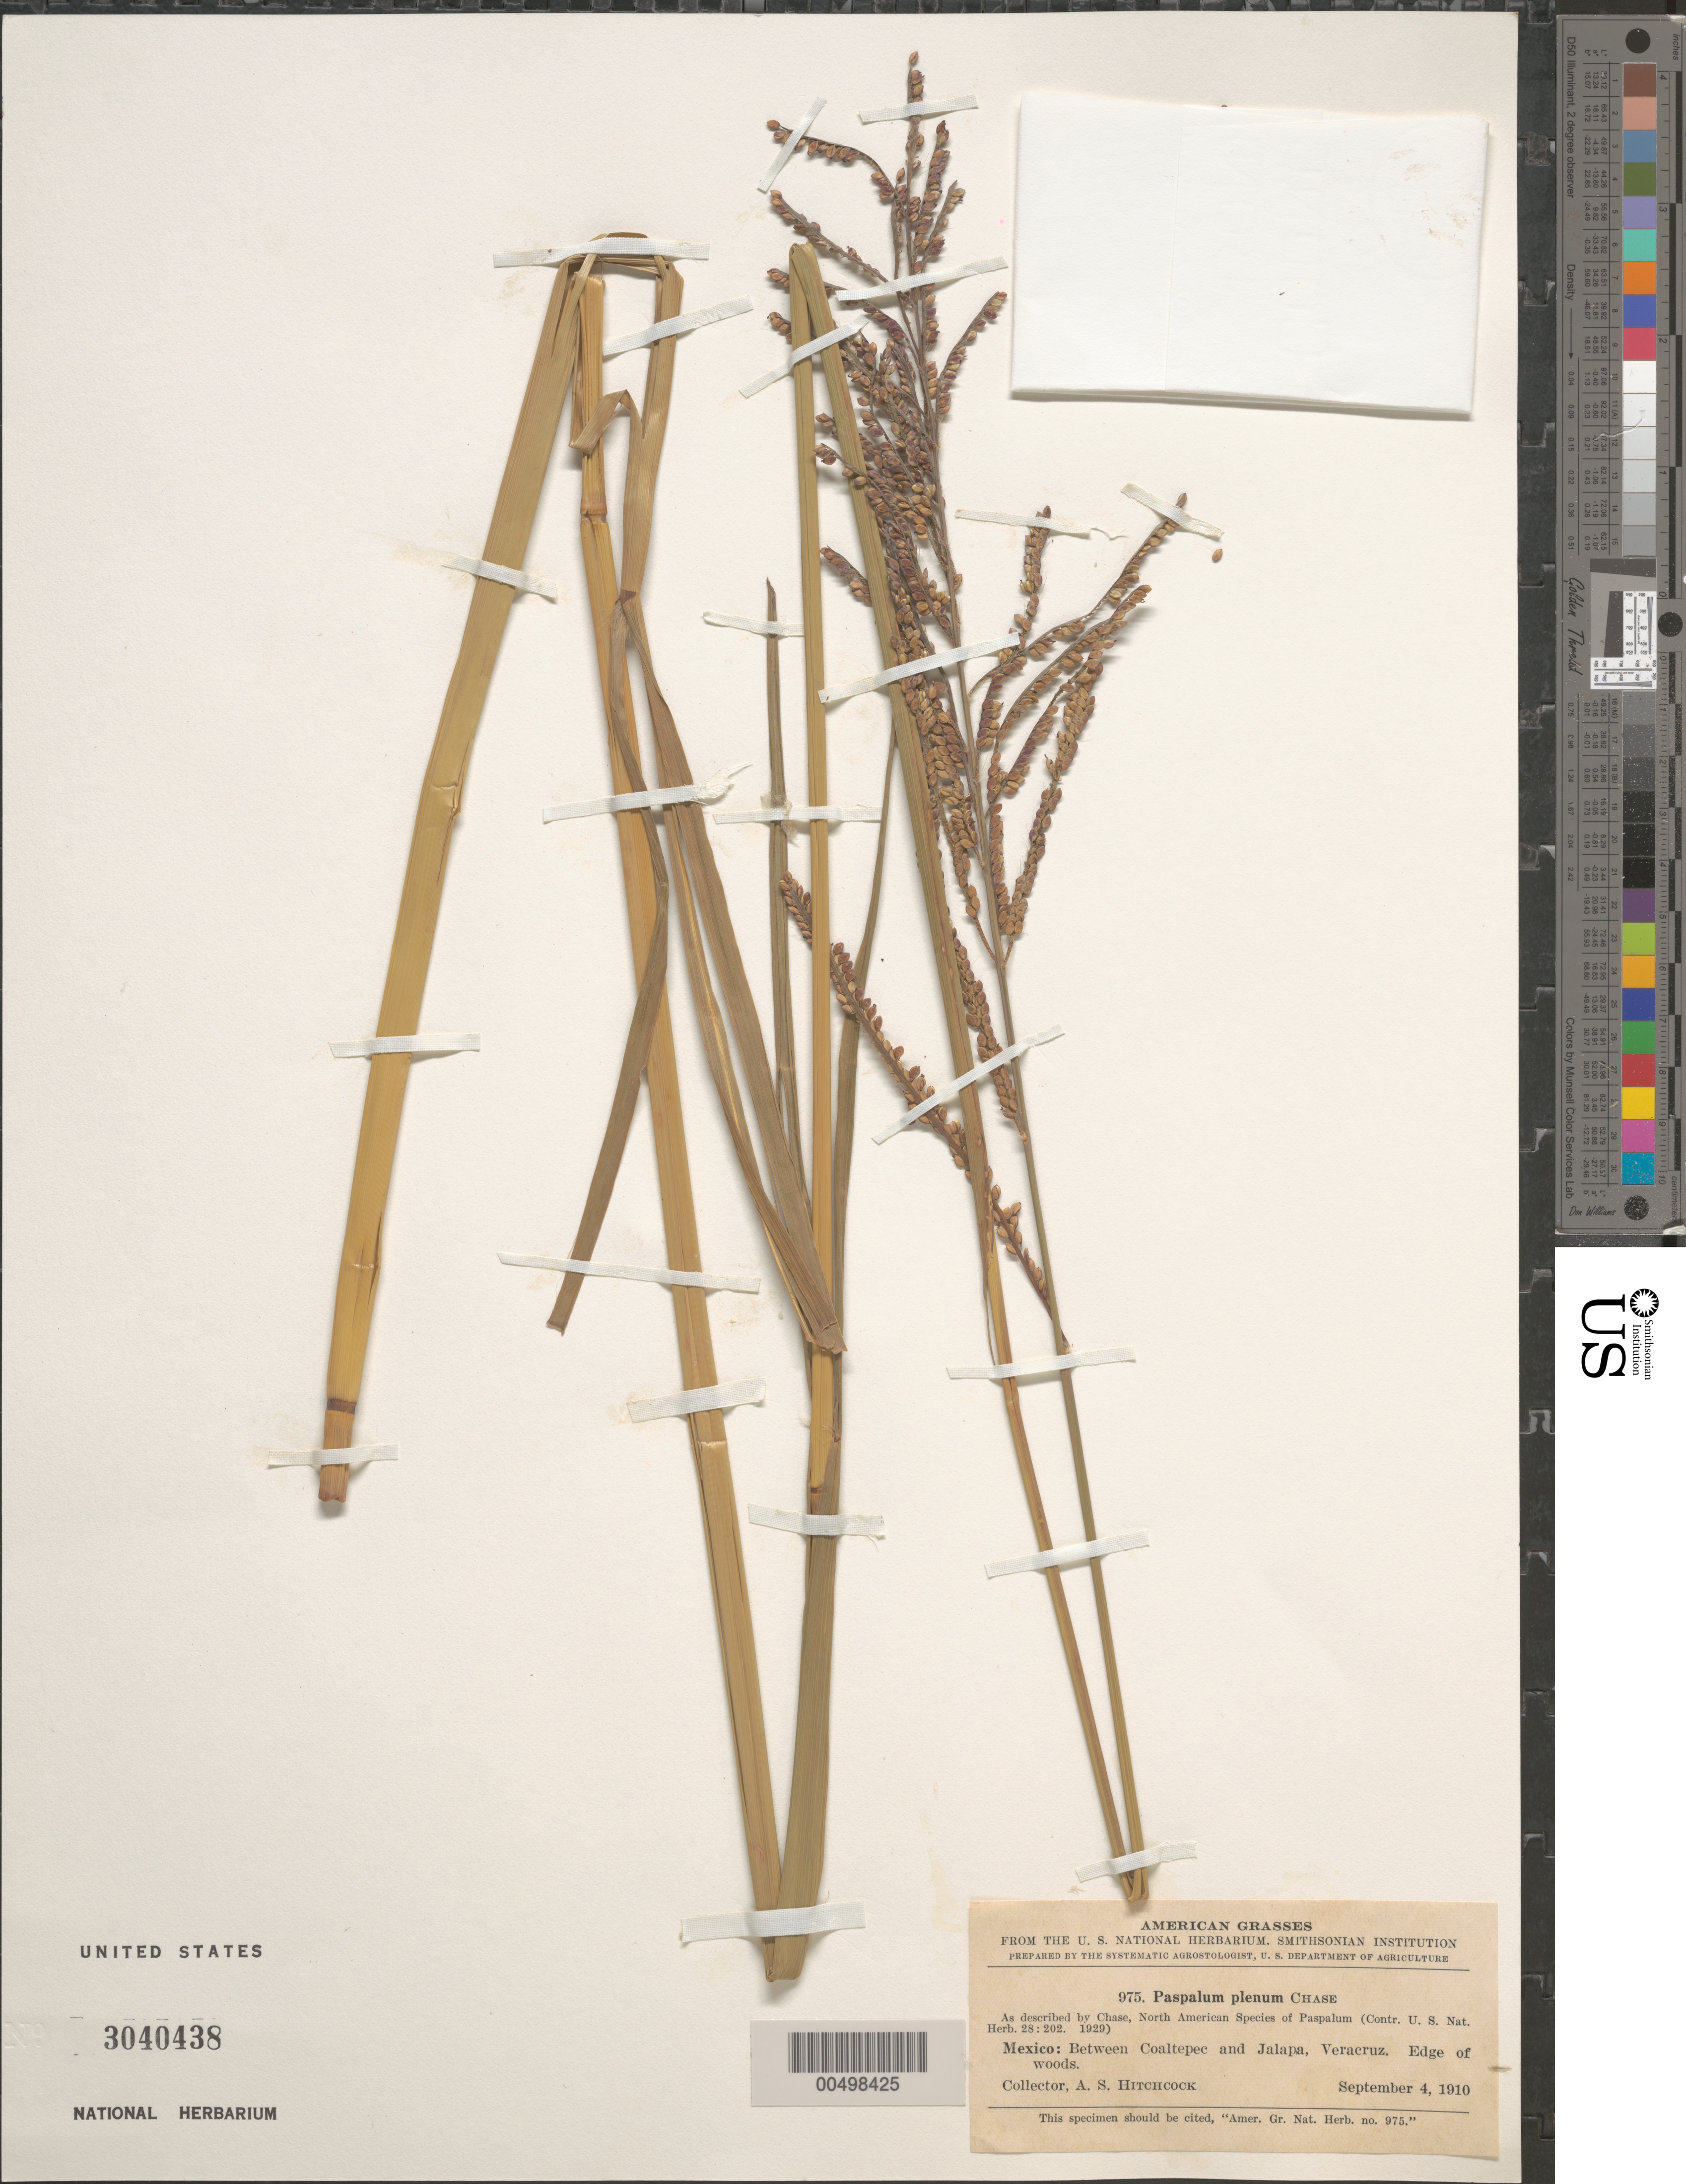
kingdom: Plantae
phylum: Tracheophyta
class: Liliopsida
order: Poales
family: Poaceae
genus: Paspalum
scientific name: Paspalum plenum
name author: Chase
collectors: A. S. Hitchcock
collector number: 975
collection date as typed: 4 Sep 1910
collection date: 1910-09-04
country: Mexico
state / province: Veracruz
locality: Between Coaltepec & Jalapa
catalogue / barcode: US 3040438